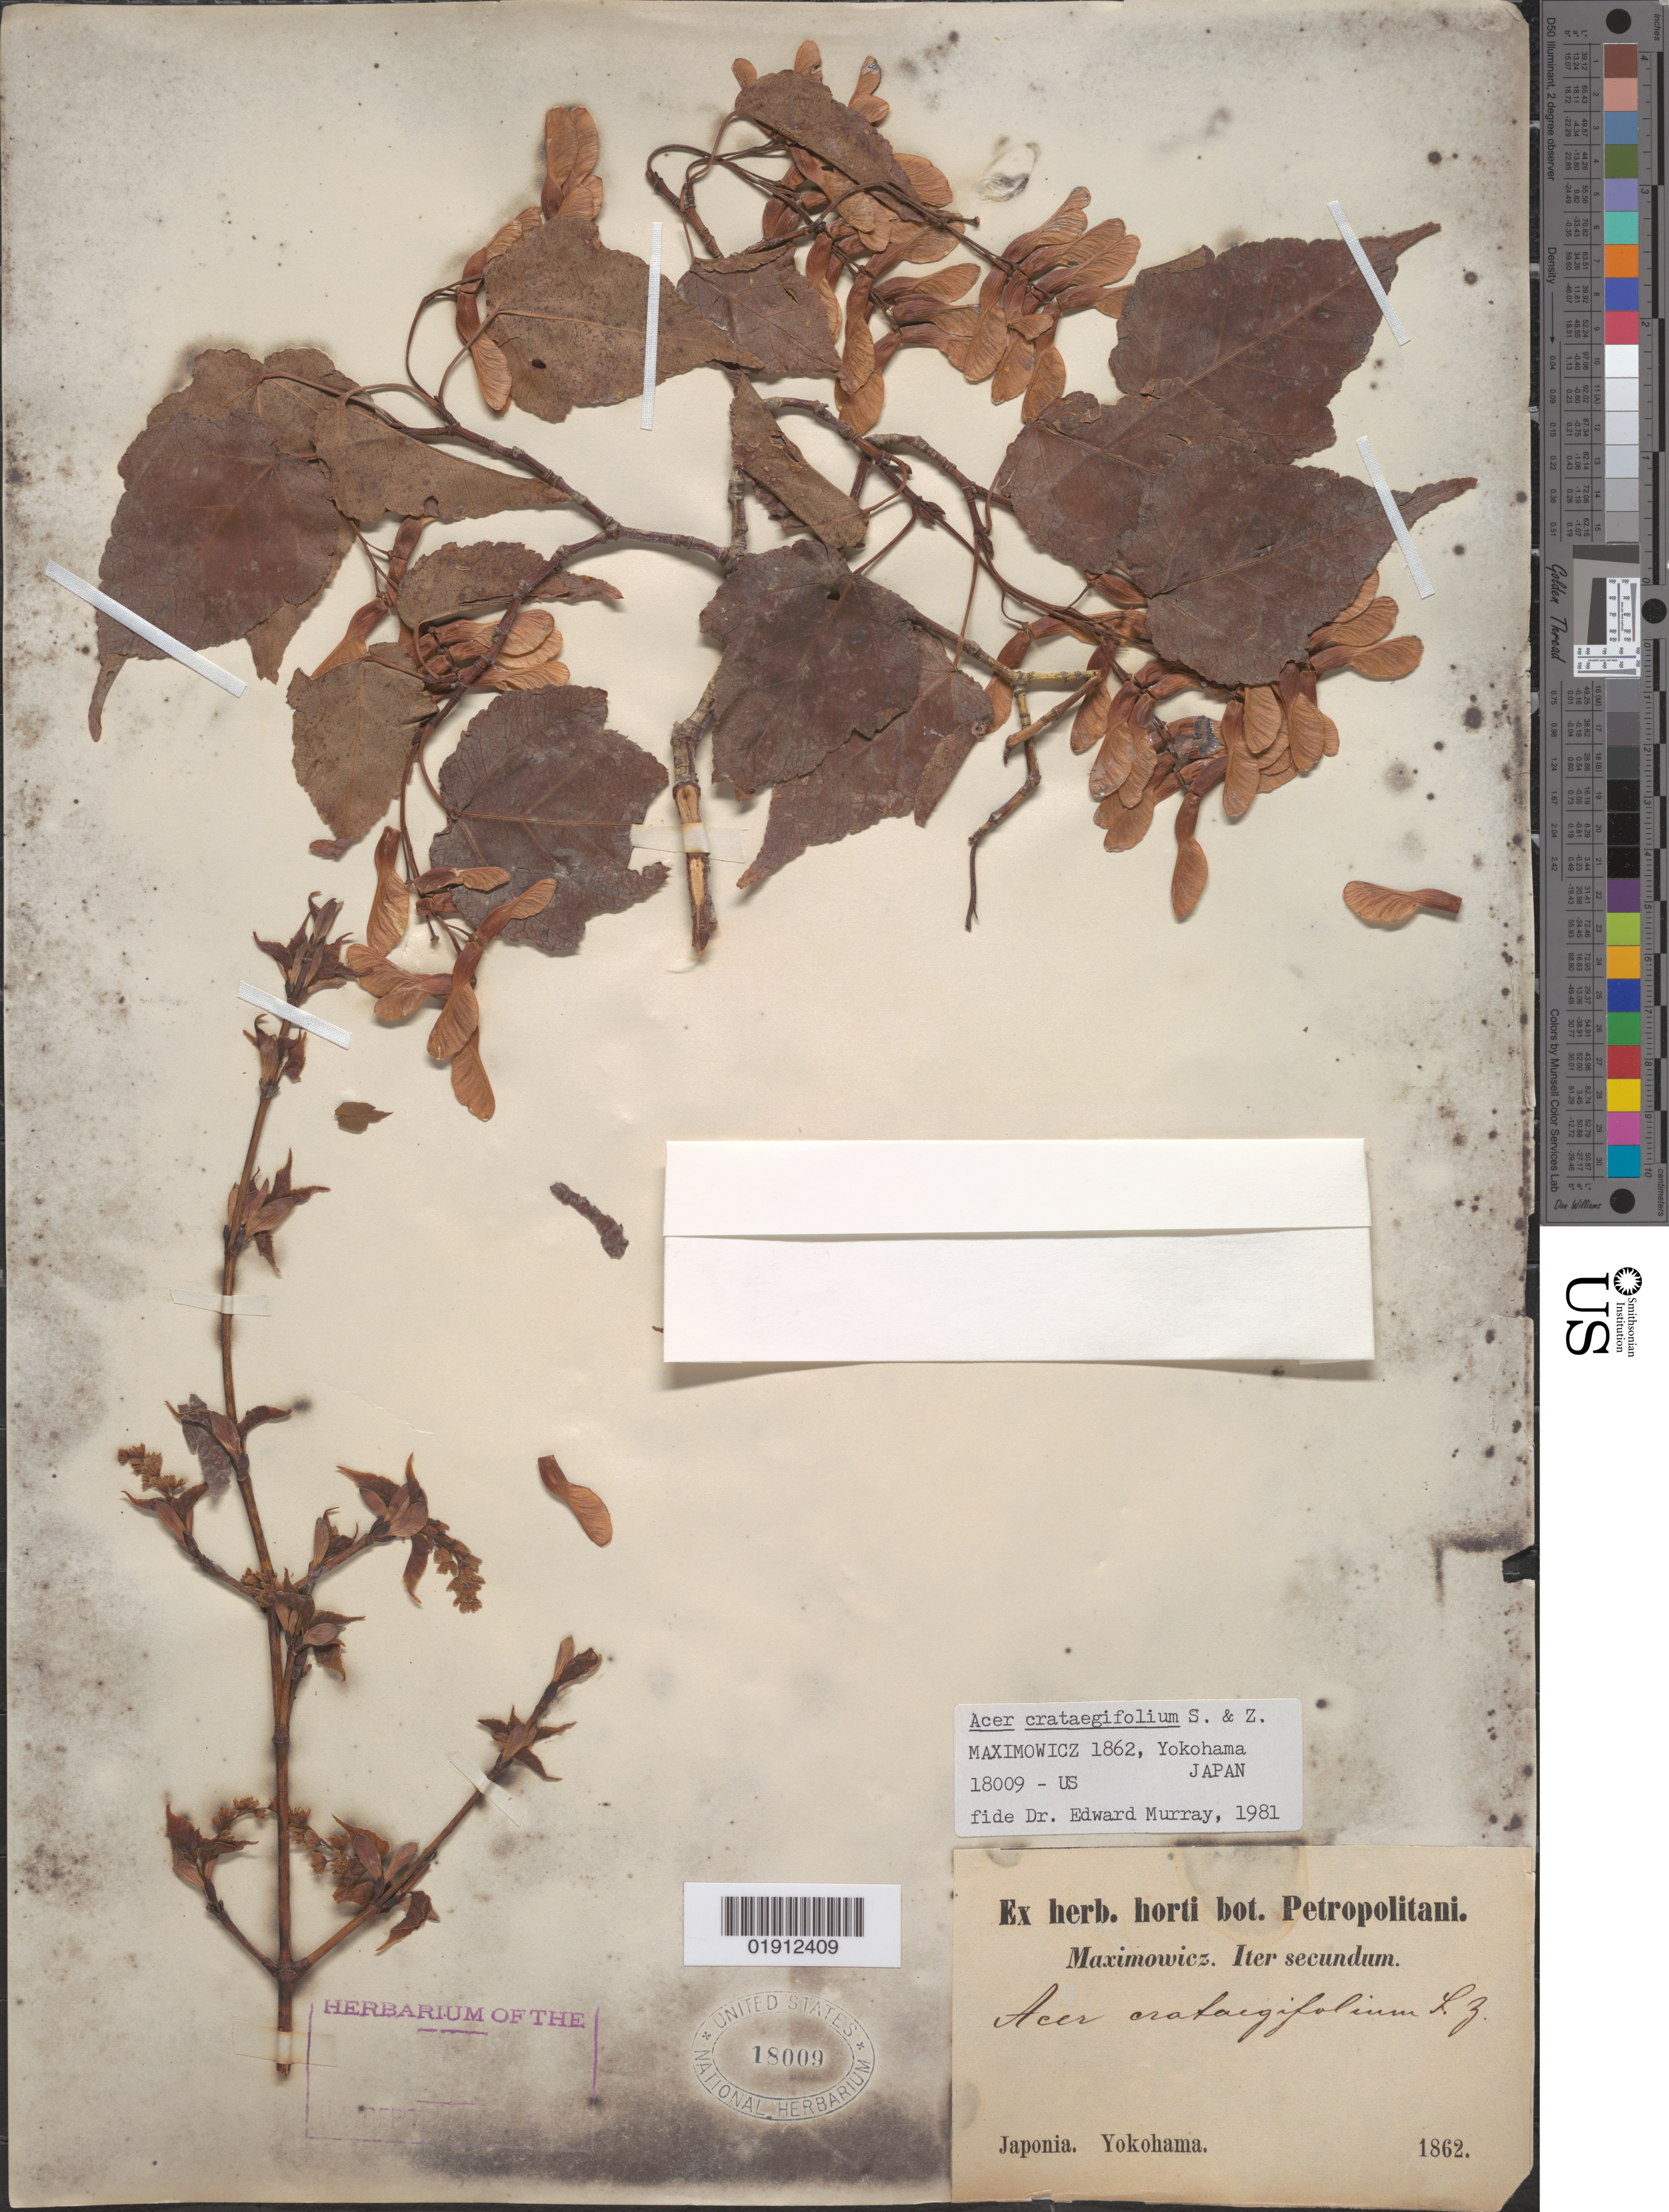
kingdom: Plantae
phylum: Tracheophyta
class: Magnoliopsida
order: Sapindales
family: Sapindaceae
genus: Acer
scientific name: Acer crataegifolium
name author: Siebold & Zucc.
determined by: Murray, Edward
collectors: C. J. Maximowicz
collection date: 1862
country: Japan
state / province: Kanagawa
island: Honshu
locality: Yokohama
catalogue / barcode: US 18009